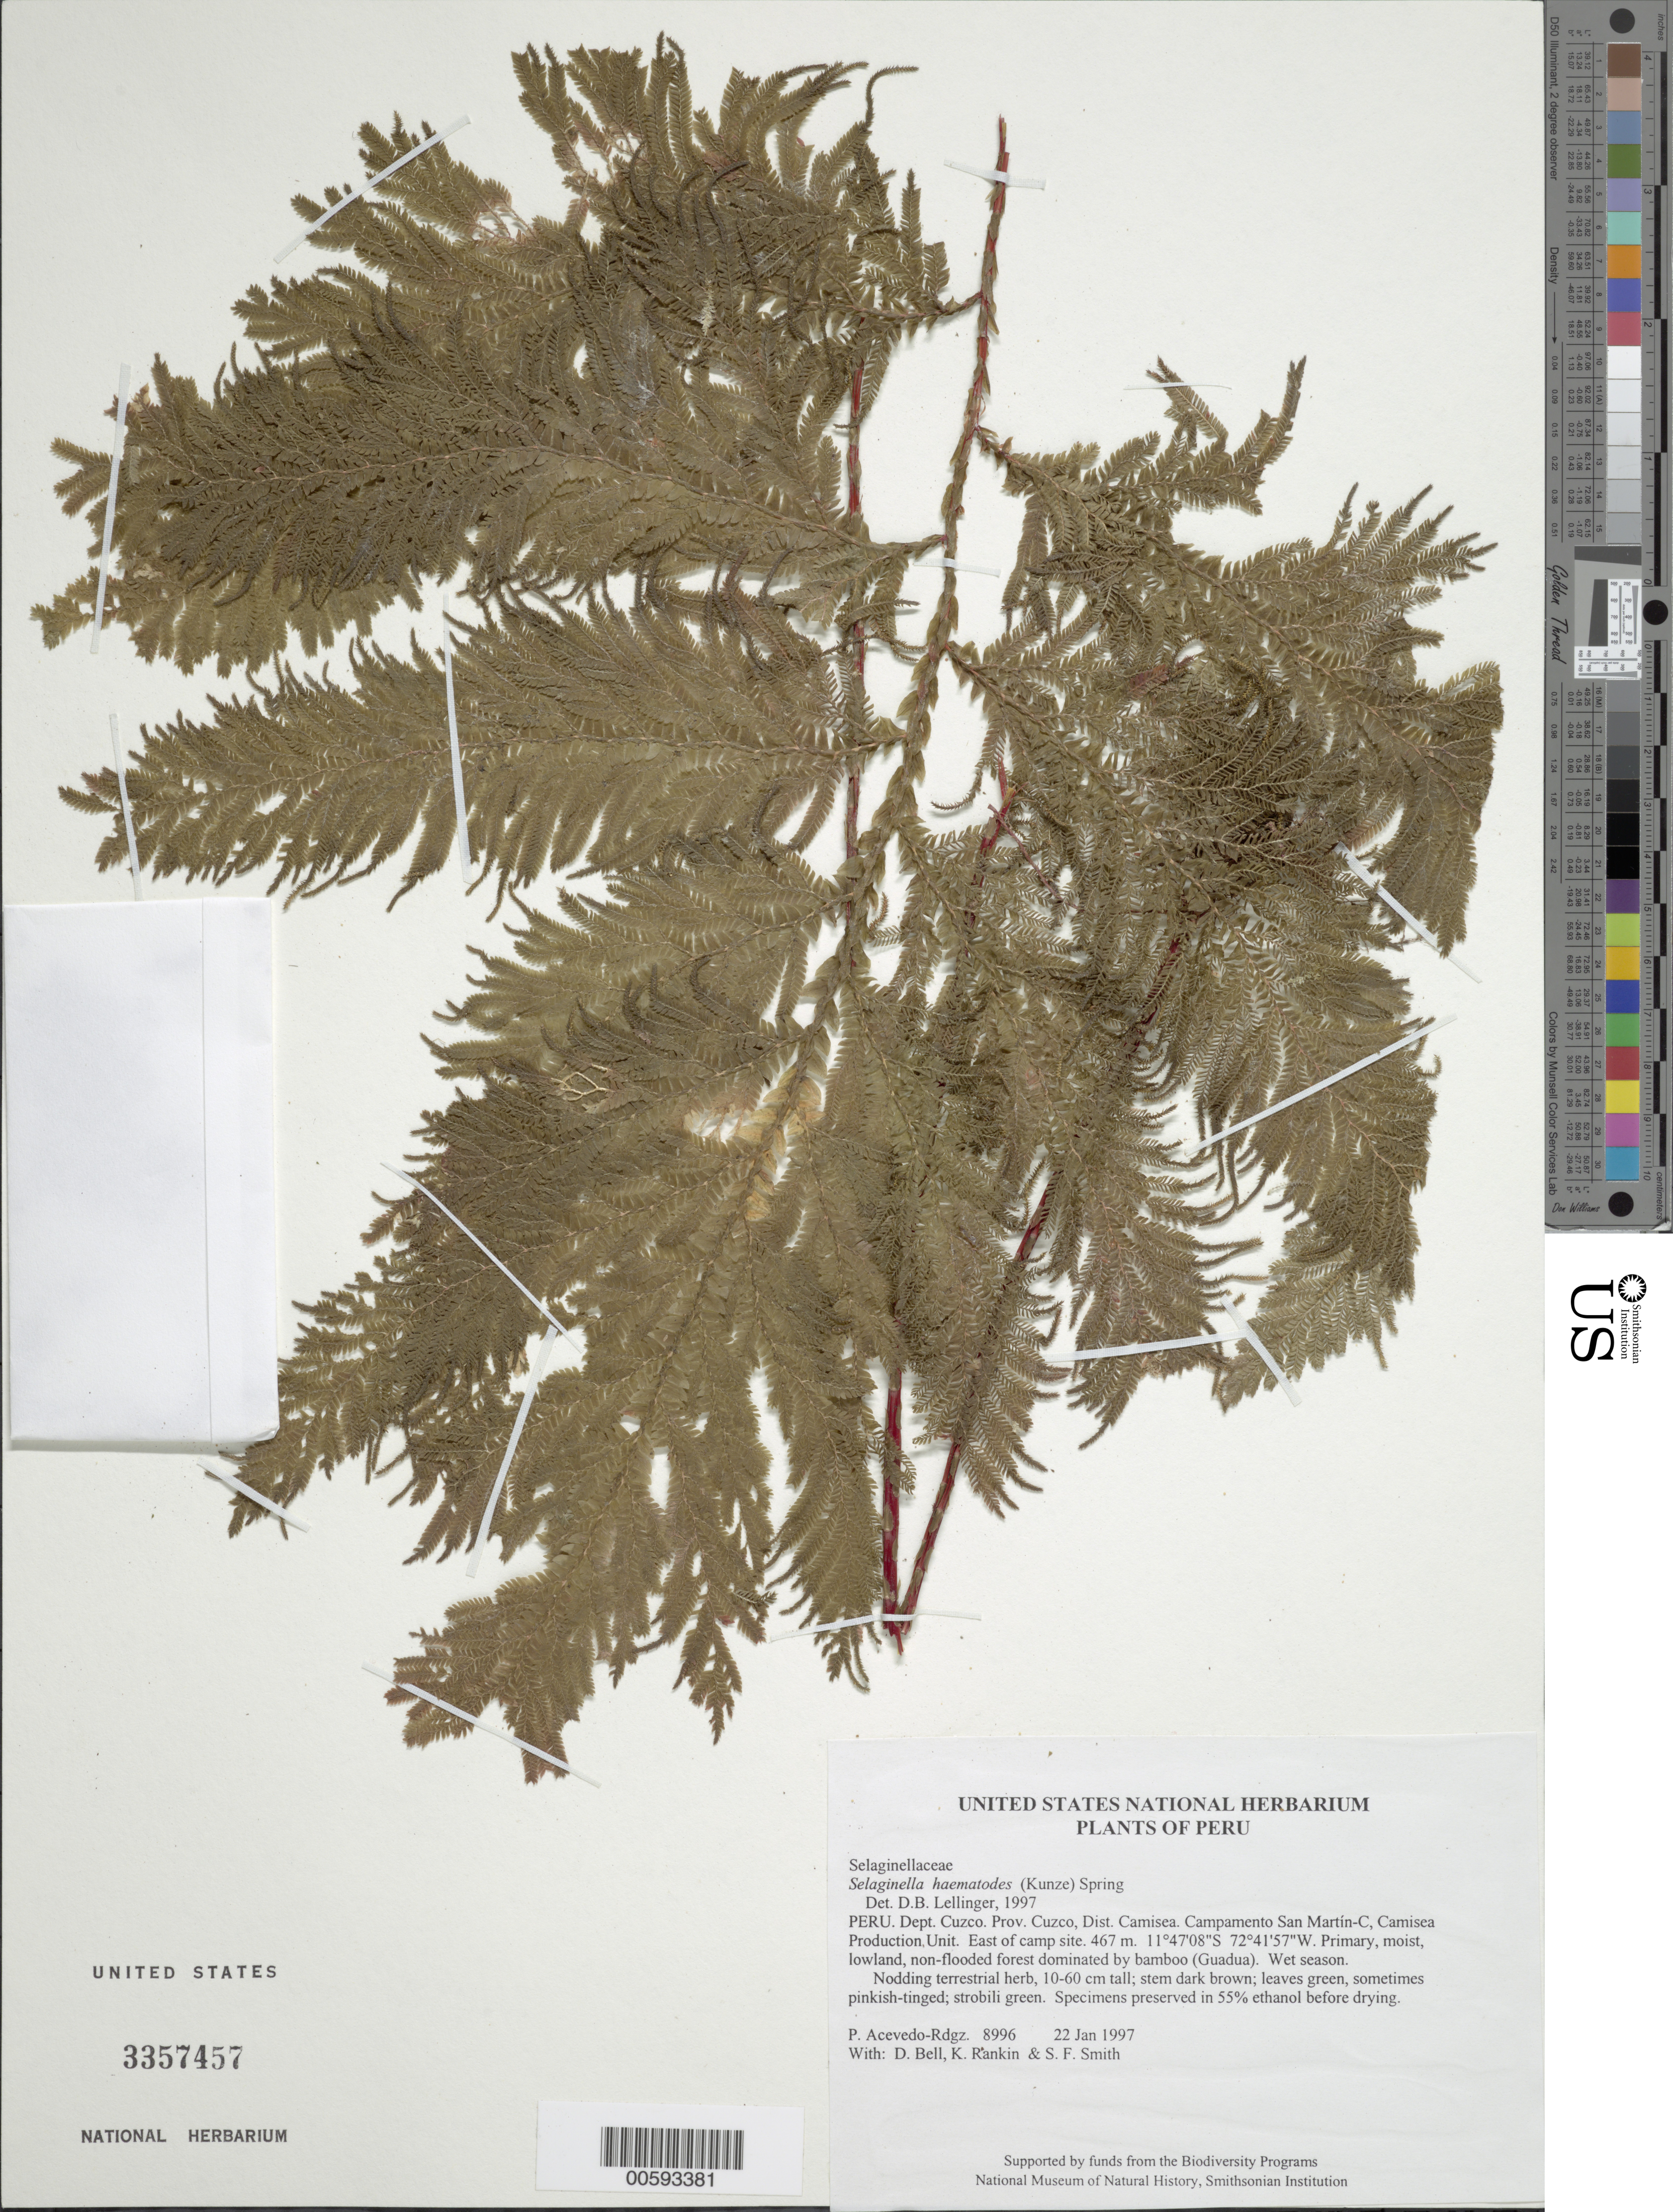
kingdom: Plantae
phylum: Tracheophyta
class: Lycopodiopsida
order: Selaginellales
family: Selaginellaceae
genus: Selaginella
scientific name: Selaginella haematodes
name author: (Kunze) Spring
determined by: Lellinger, David B., (BOT), Smithsonian Institution - National Museum of Natural History (UNITED STATES)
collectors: P. Acevedo-Rodr., D. A. Bell, K. B. Rankin & S.F. Smith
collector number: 8996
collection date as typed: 22 Jan 1997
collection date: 1997-01-22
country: Peru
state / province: Cusco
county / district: Cusco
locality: Districto Camisea, Campamento San Martín-C, Camisea Production Unit. East of camp site.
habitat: Primary, moist, lowland, non-flooded forest dominated by bamboo (Guadua). Wet season.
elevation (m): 467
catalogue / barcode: US 3357457